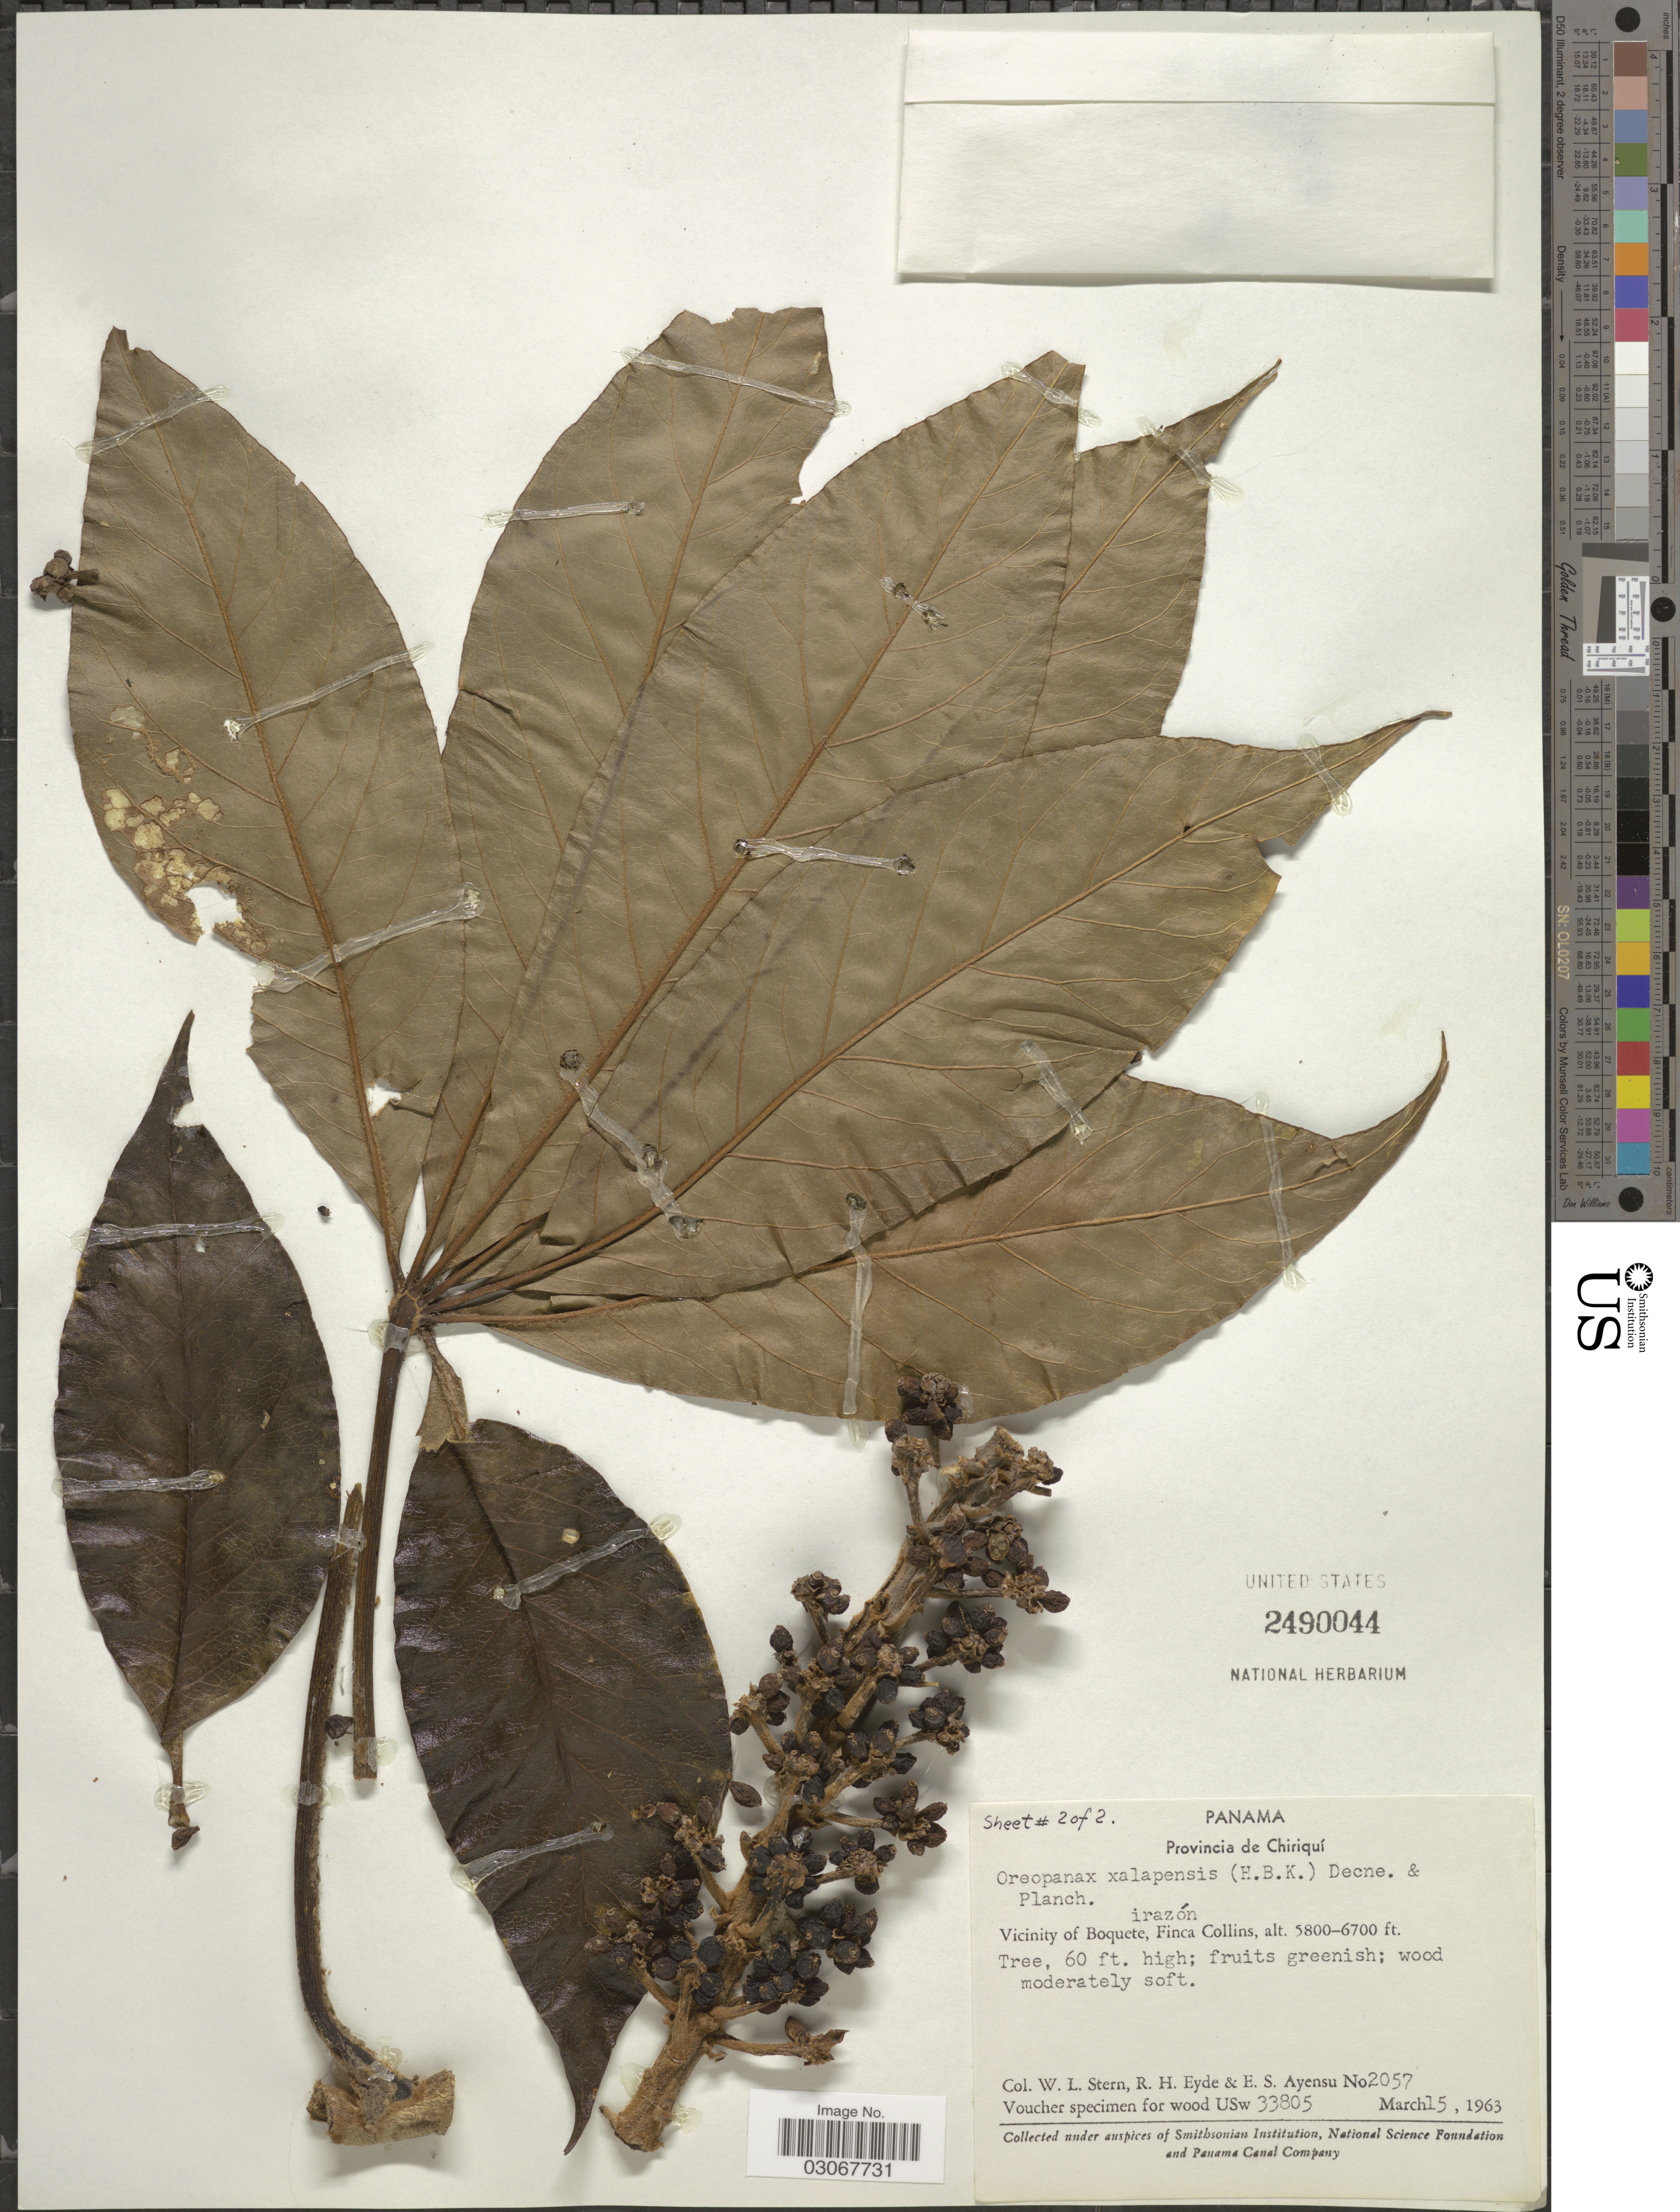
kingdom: Plantae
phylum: Tracheophyta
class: Magnoliopsida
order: Apiales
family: Araliaceae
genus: Oreopanax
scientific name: Oreopanax xalapensis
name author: (Kunth) Decne. & Planch.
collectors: W. L. Stern, R. H. Eyde & E. S. Ayensu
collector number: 2057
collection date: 1963-03-15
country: Panama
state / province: Chiriqui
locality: Vicinity of Boquete, Finca Collins.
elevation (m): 1768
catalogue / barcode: US 2490044